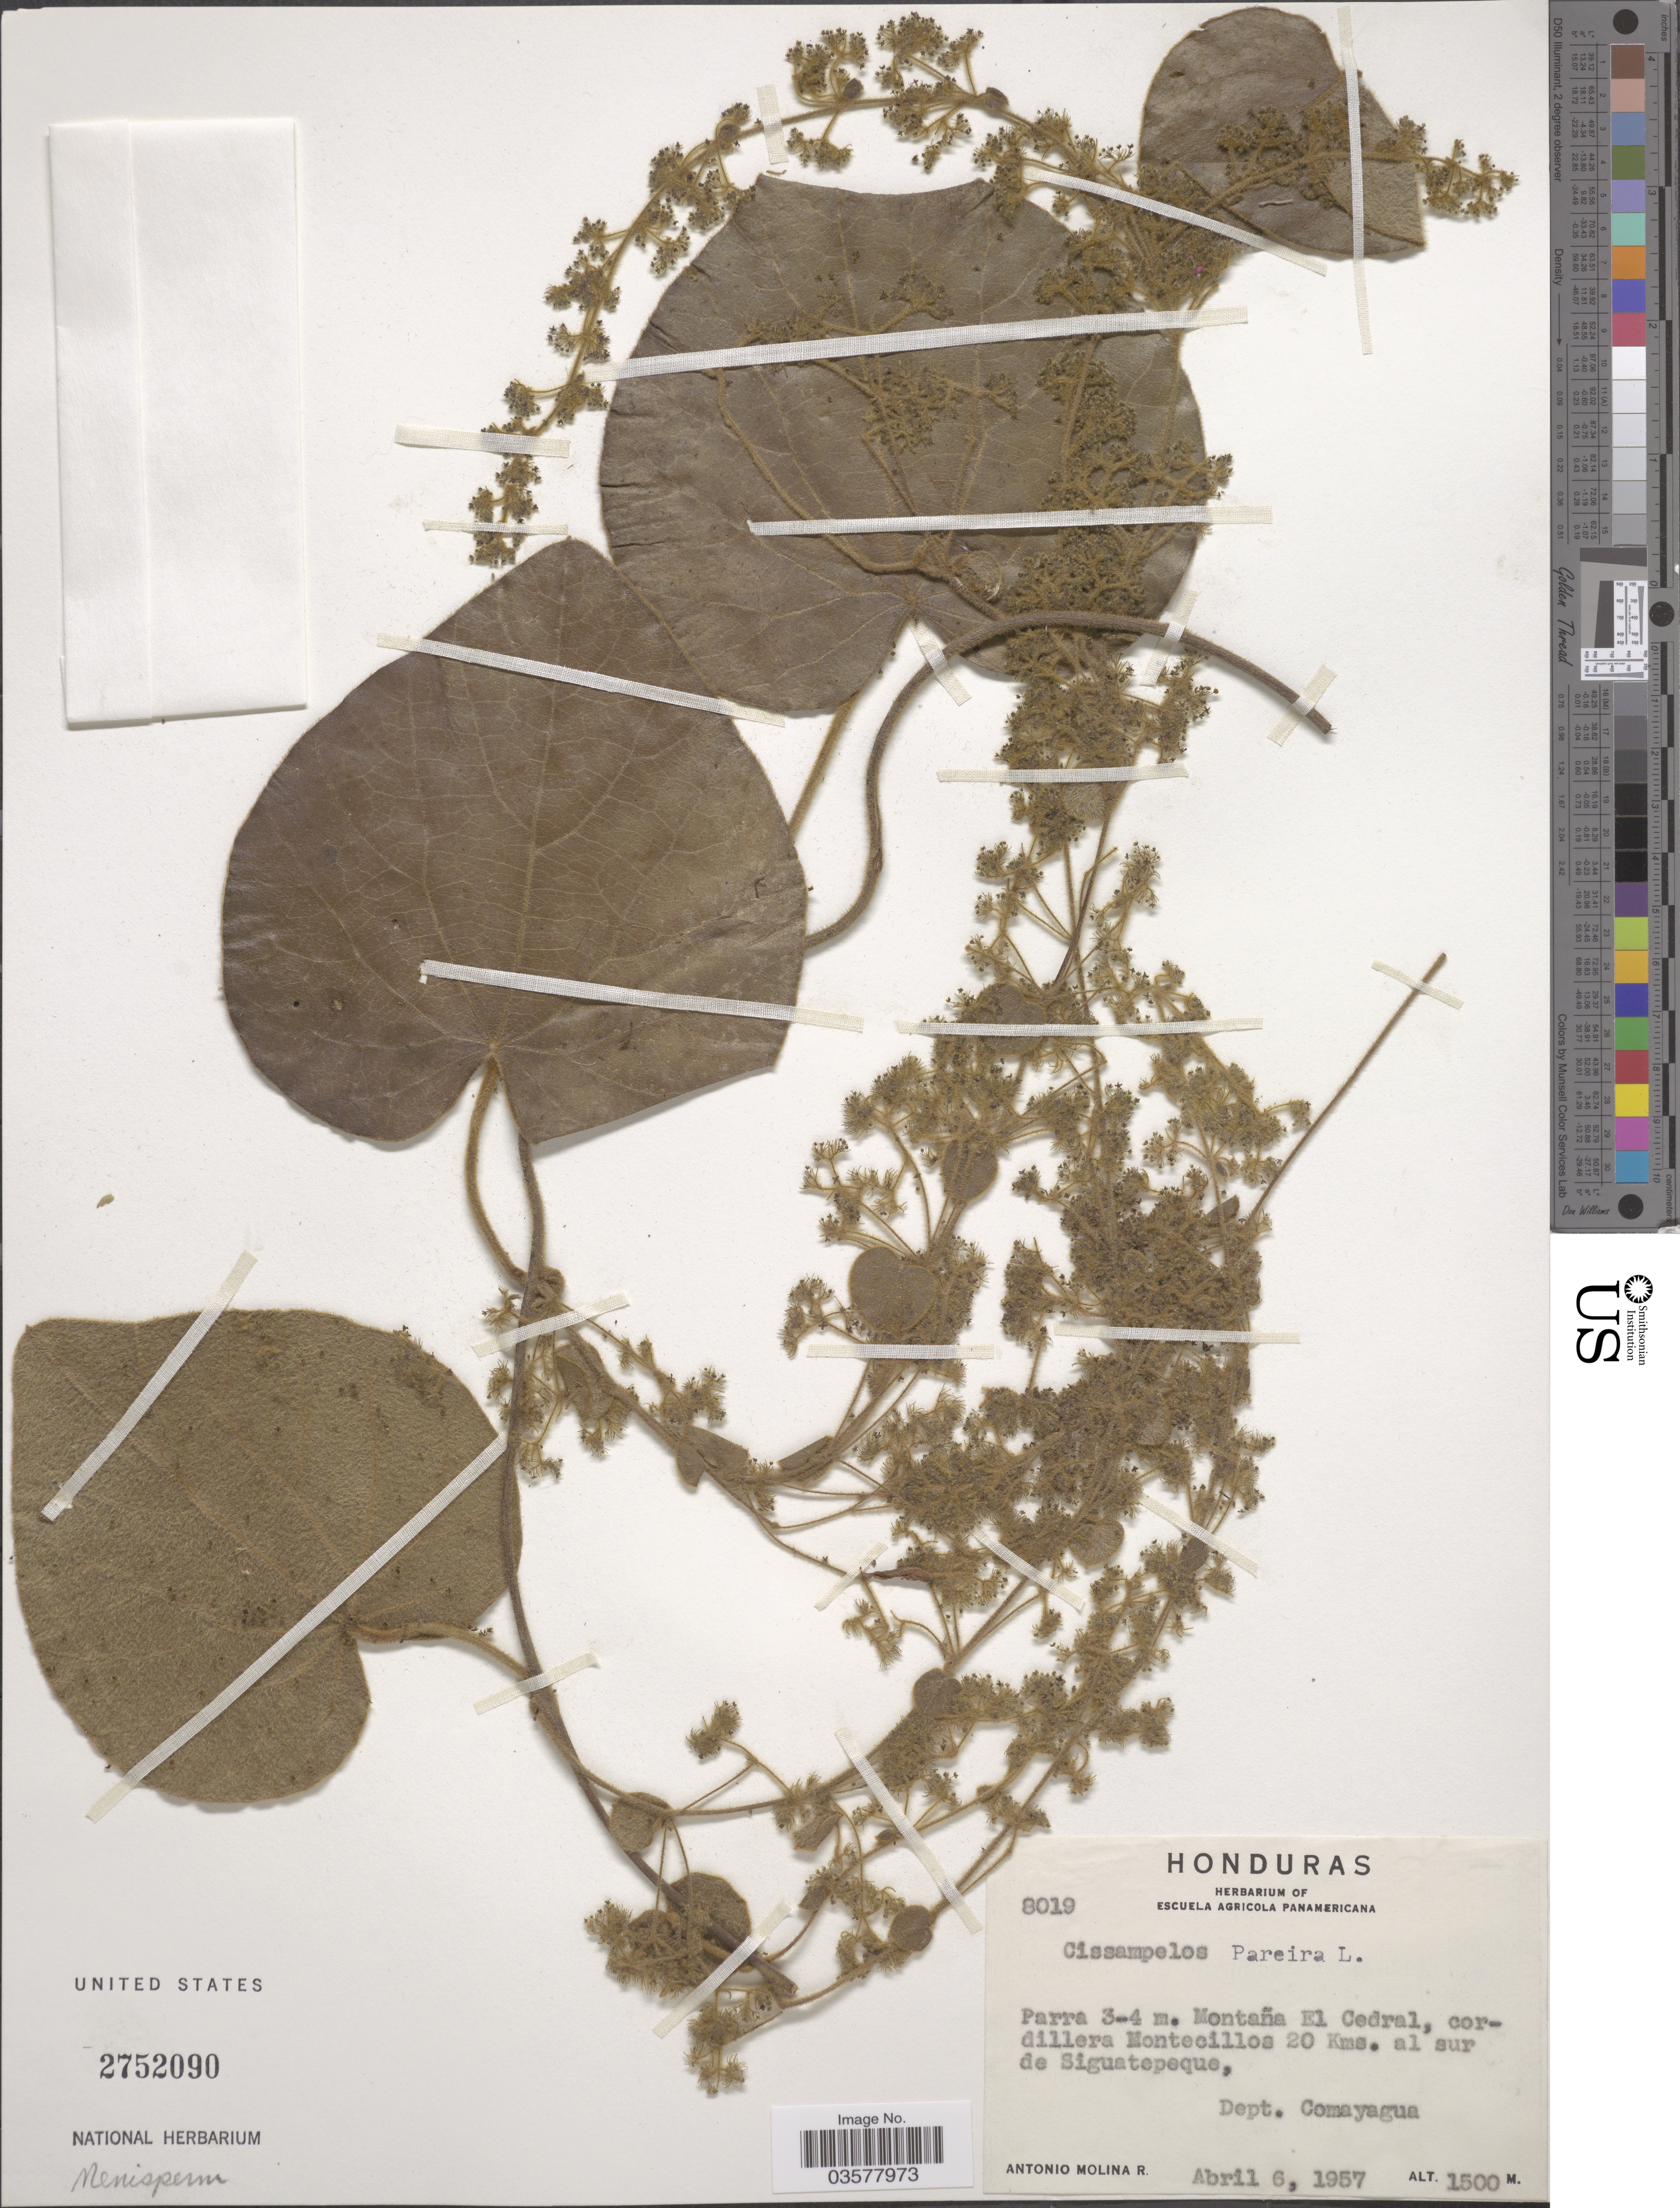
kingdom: Plantae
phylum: Tracheophyta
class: Magnoliopsida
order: Ranunculales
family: Menispermaceae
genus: Cissampelos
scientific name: Cissampelos pareira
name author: L.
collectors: A. Molina R.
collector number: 8019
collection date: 1957-04-06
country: Honduras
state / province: Comayagua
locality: Montaña El Cedral, cordillera Montecillos 20 Kms. al sur de Siguatepeque, Dept. Comayagua.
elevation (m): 1500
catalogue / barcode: US 2752090